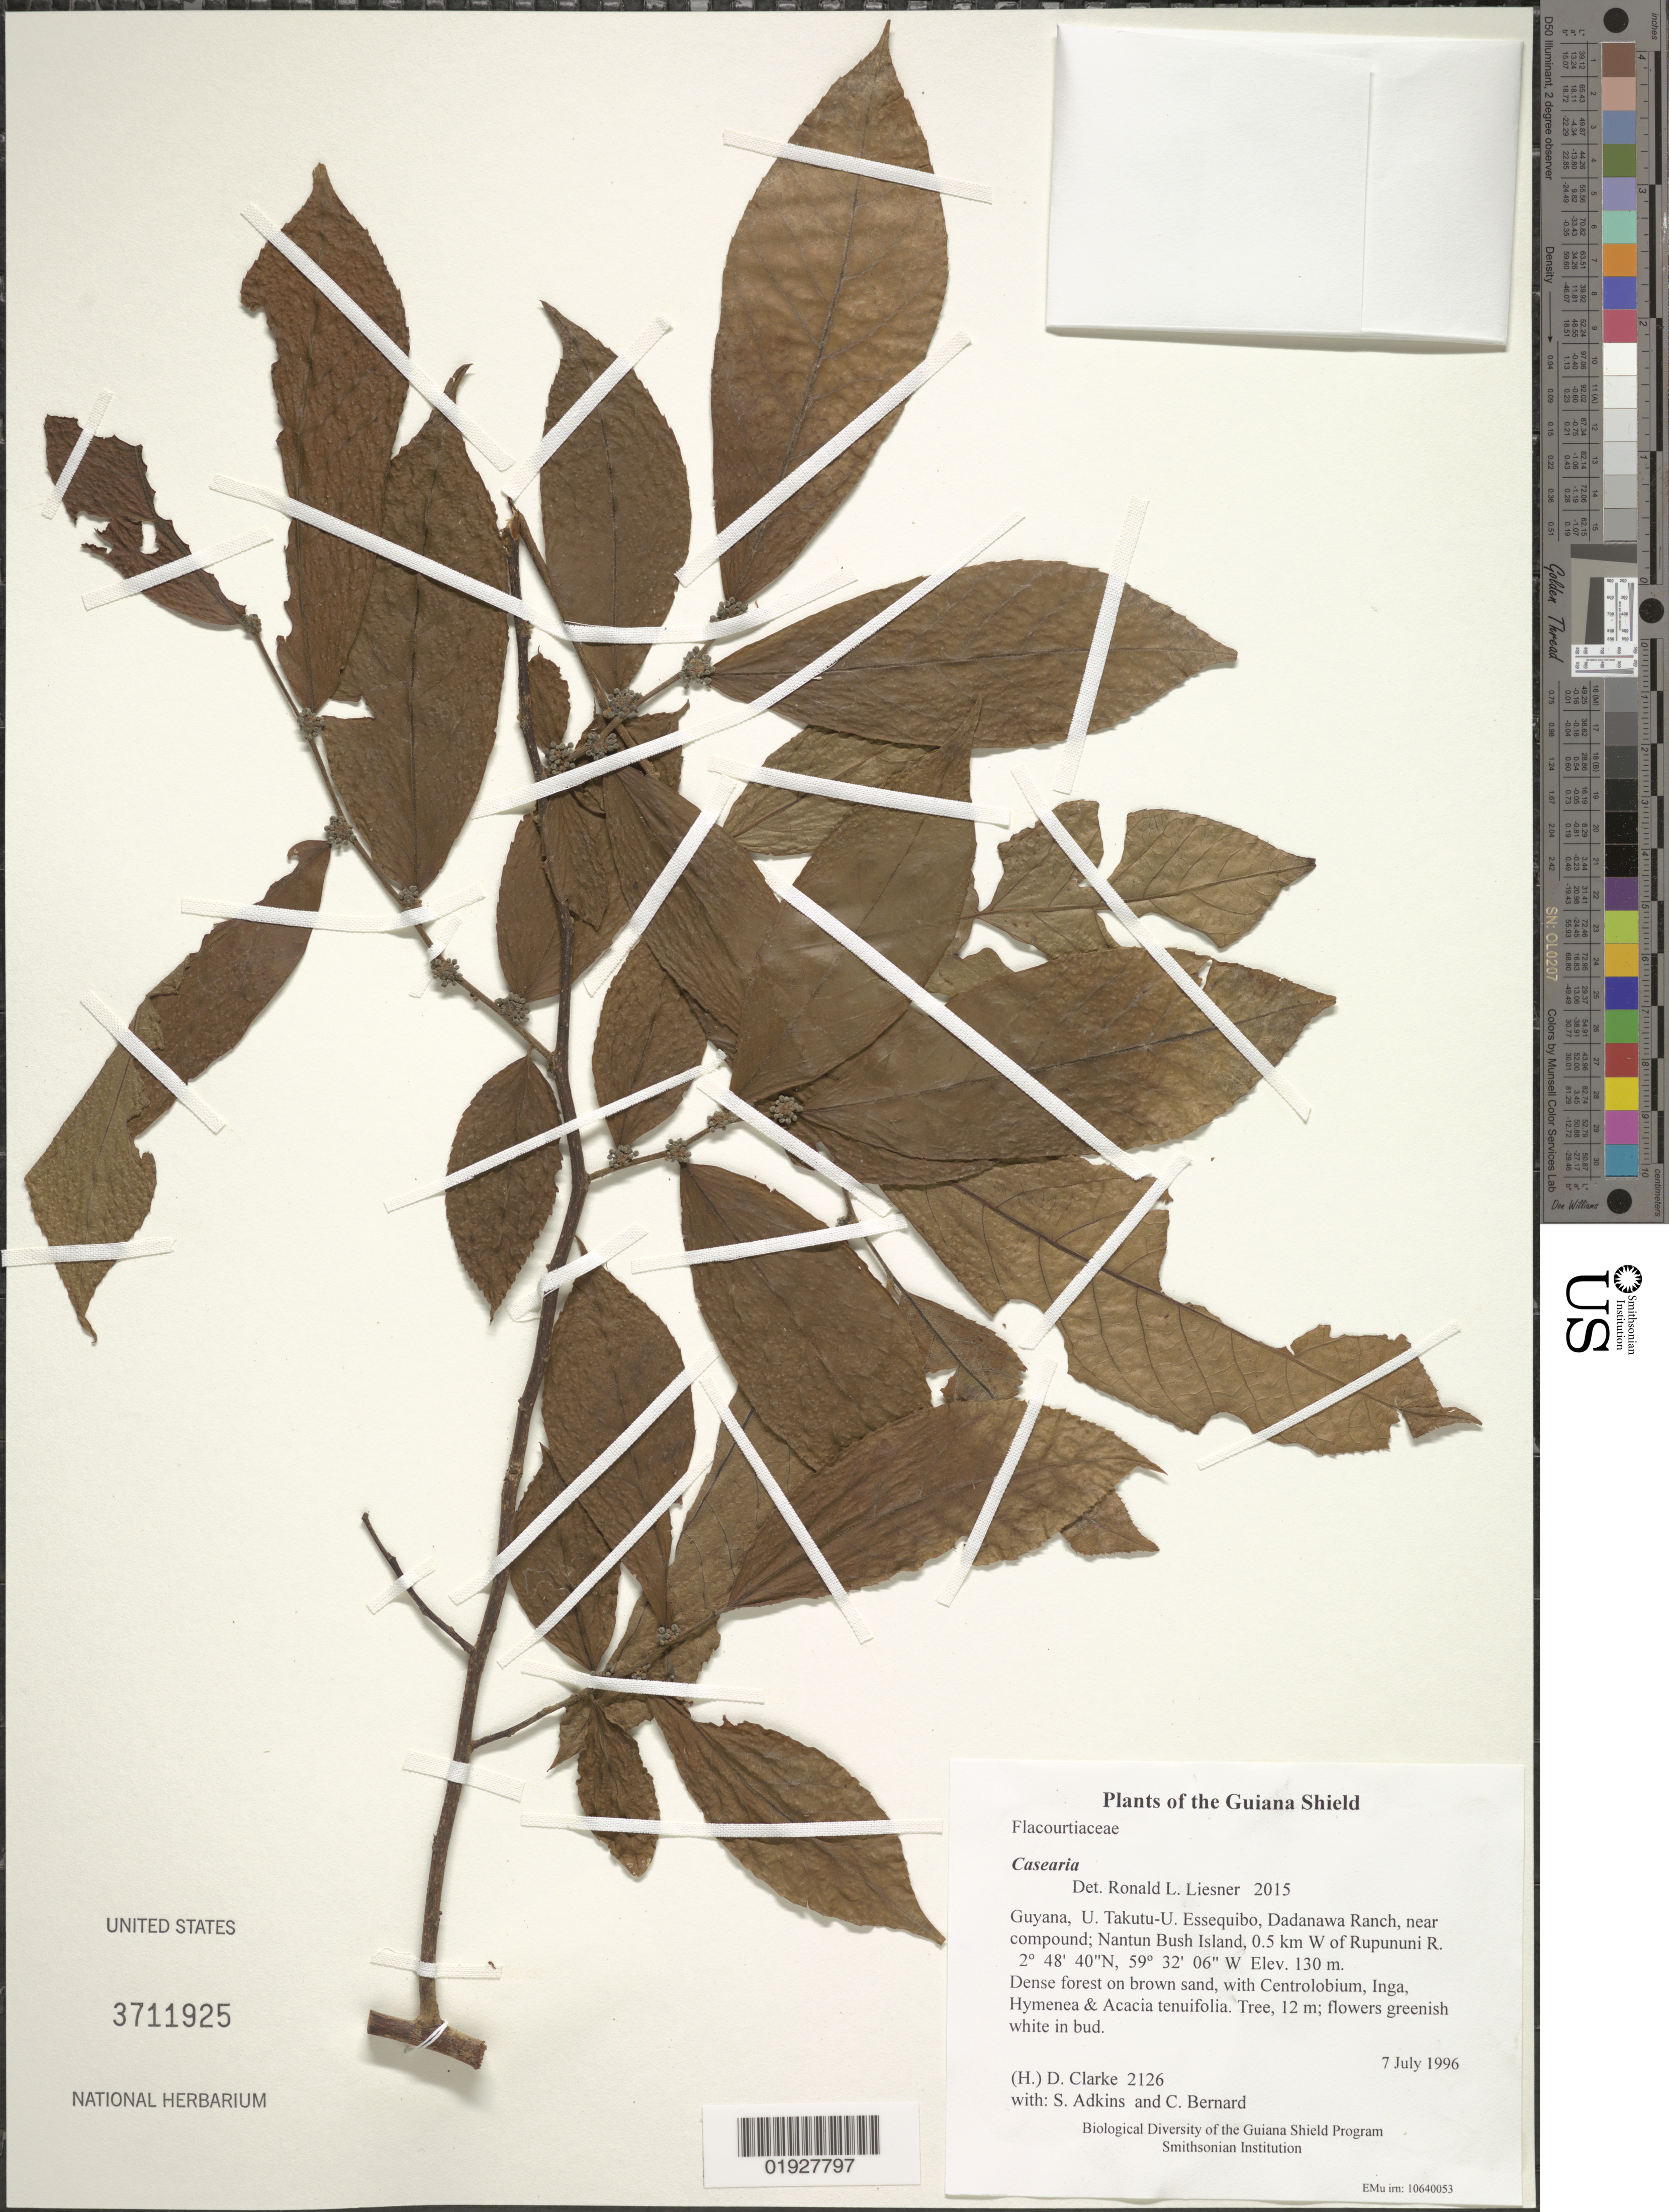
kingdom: Plantae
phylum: Tracheophyta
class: Magnoliopsida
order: Malpighiales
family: Salicaceae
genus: Casearia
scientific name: Casearia sp.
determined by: Liesner, R. L.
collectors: H. D. Clarke, S. Adkins & C. Bernard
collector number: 2126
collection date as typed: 7 July 1996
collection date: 1996-07-07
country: Guyana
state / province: U. Takutu-U. Essequibo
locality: Dadanawa Ranch, near compound; Nantun Bush Island, 0.5 km W of Rupununi R.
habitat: Dense forest on brown sand, with Centrolobium, Inga, Hymenea & Acacia tenuifolia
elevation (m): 130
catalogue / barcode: US 3711925